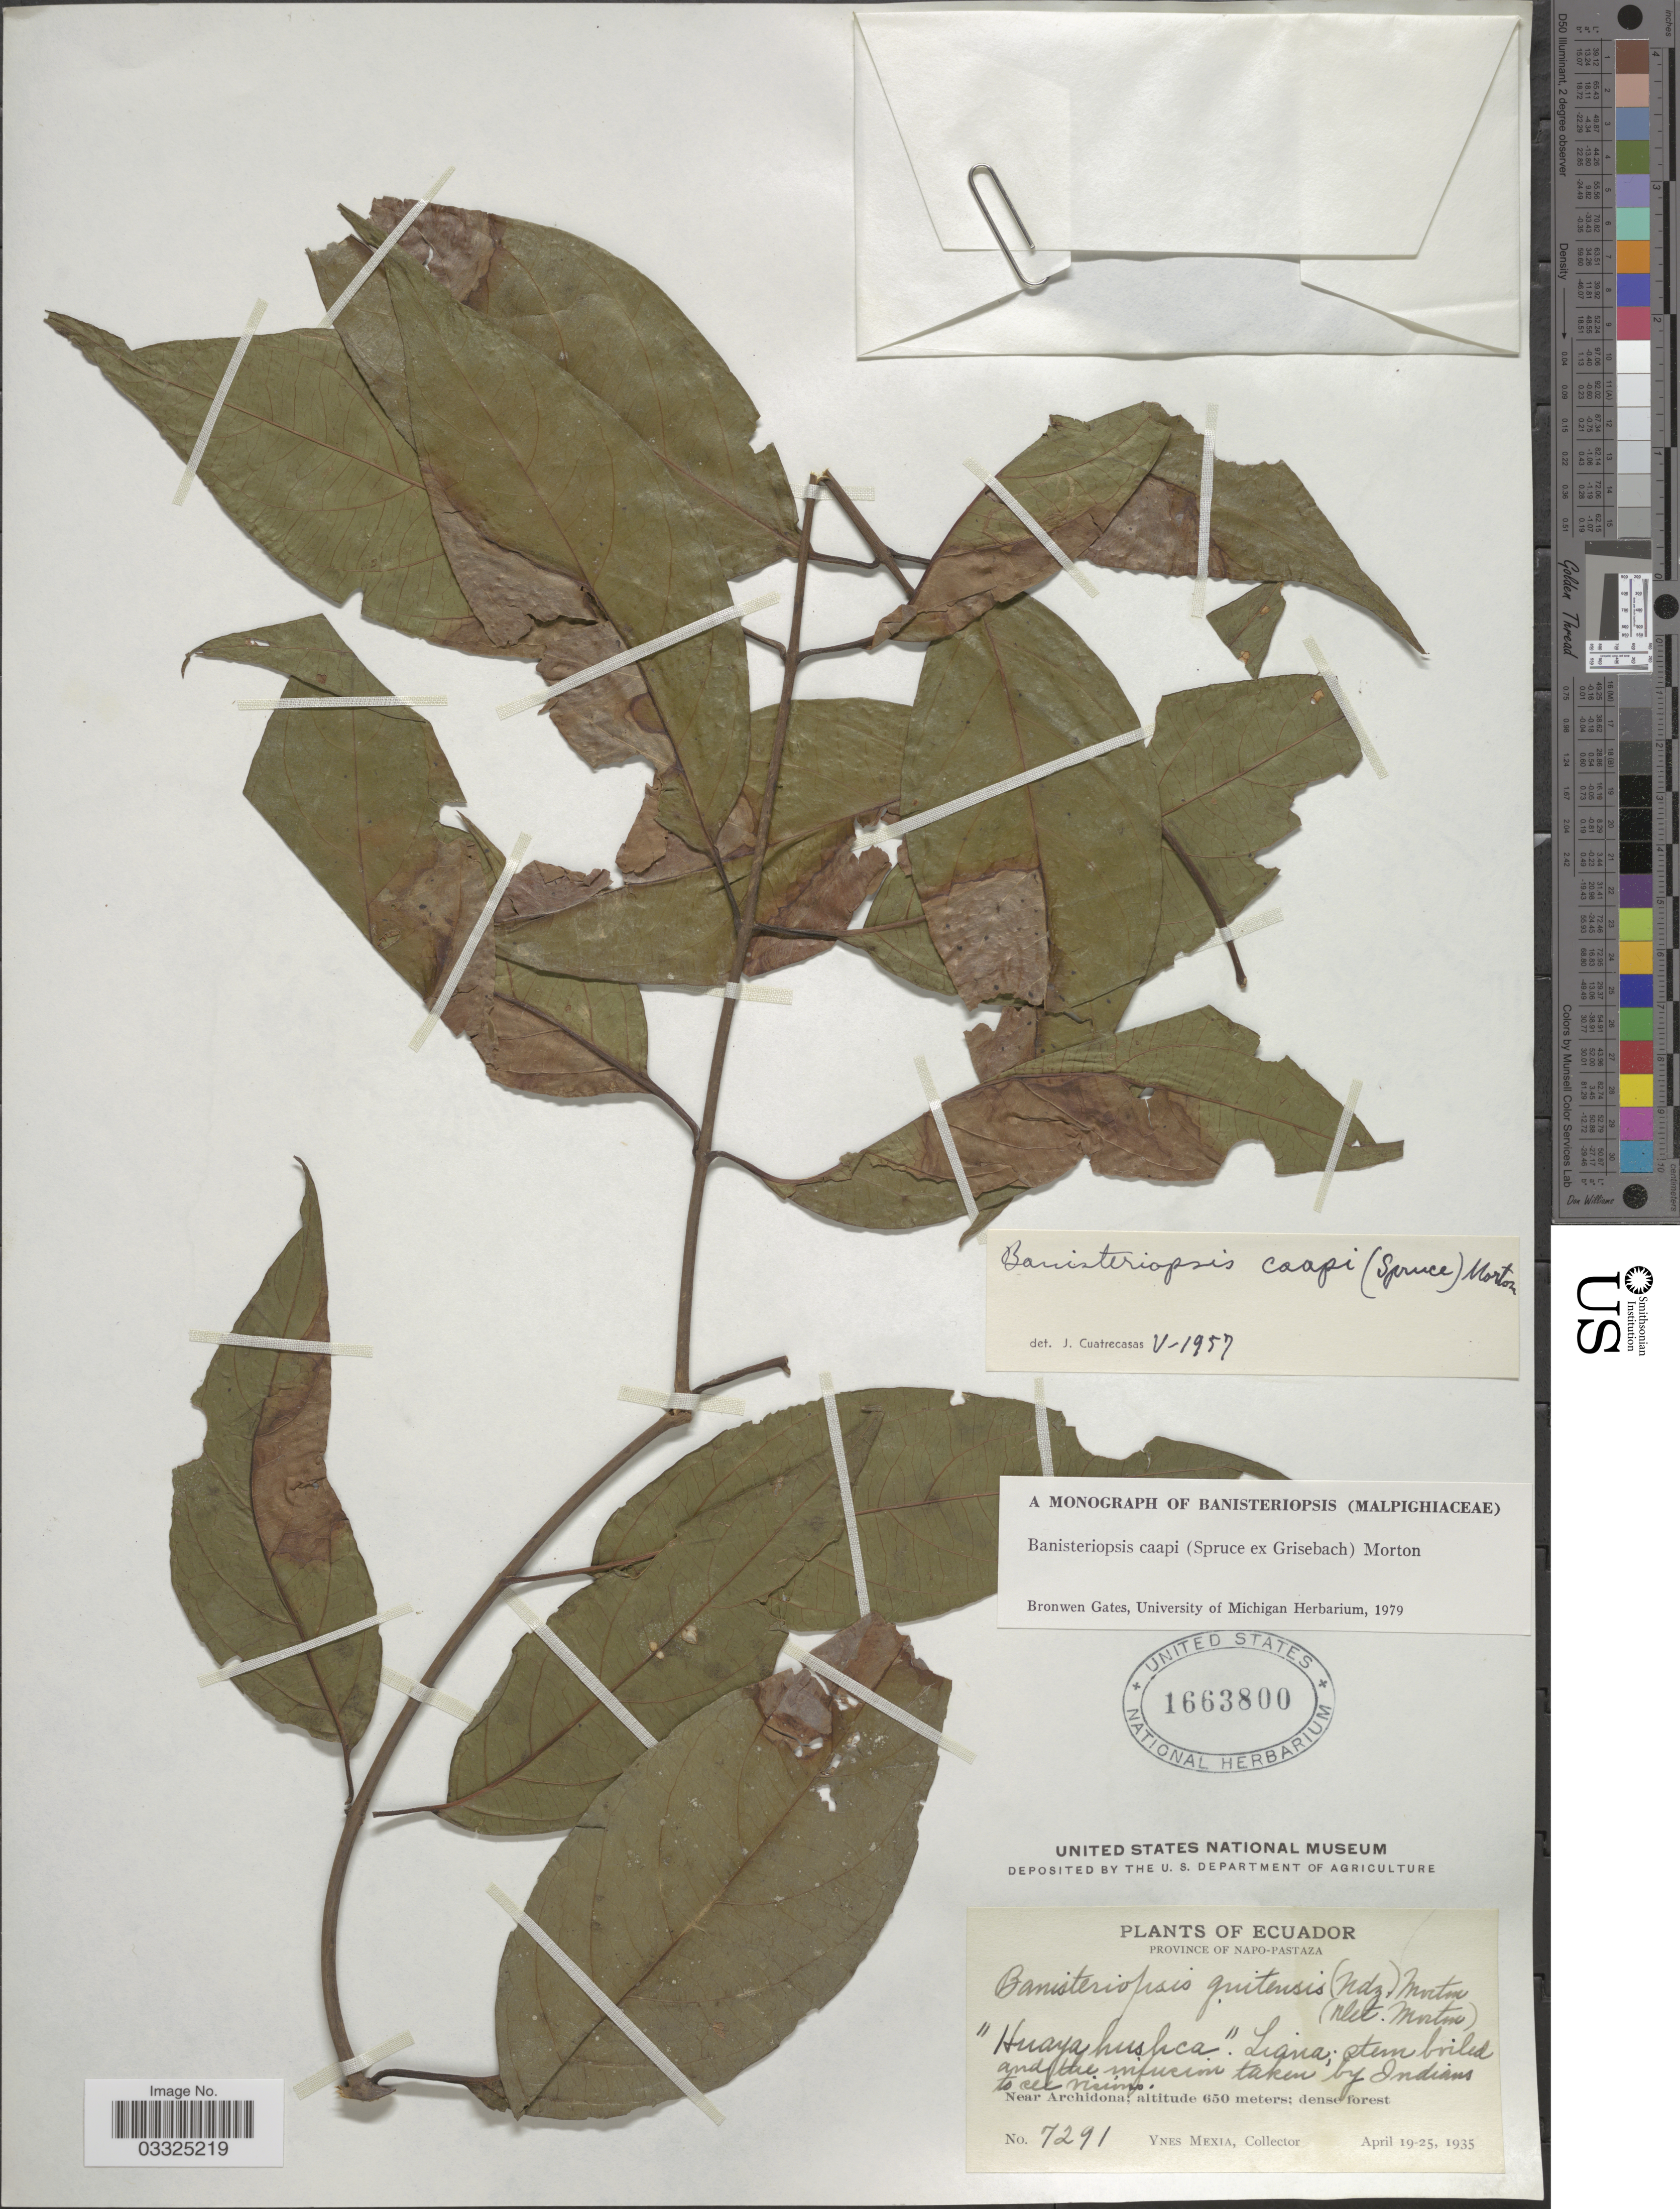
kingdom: Plantae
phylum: Tracheophyta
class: Magnoliopsida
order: Malpighiales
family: Malpighiaceae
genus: Banisteriopsis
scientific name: Banisteriopsis caapi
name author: (Spruce ex Griseb.) C.V. Morton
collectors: Y. Mexia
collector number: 7291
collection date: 1935-04-19/1935-04-25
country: Ecuador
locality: Near Archidona.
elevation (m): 650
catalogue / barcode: US 1663800